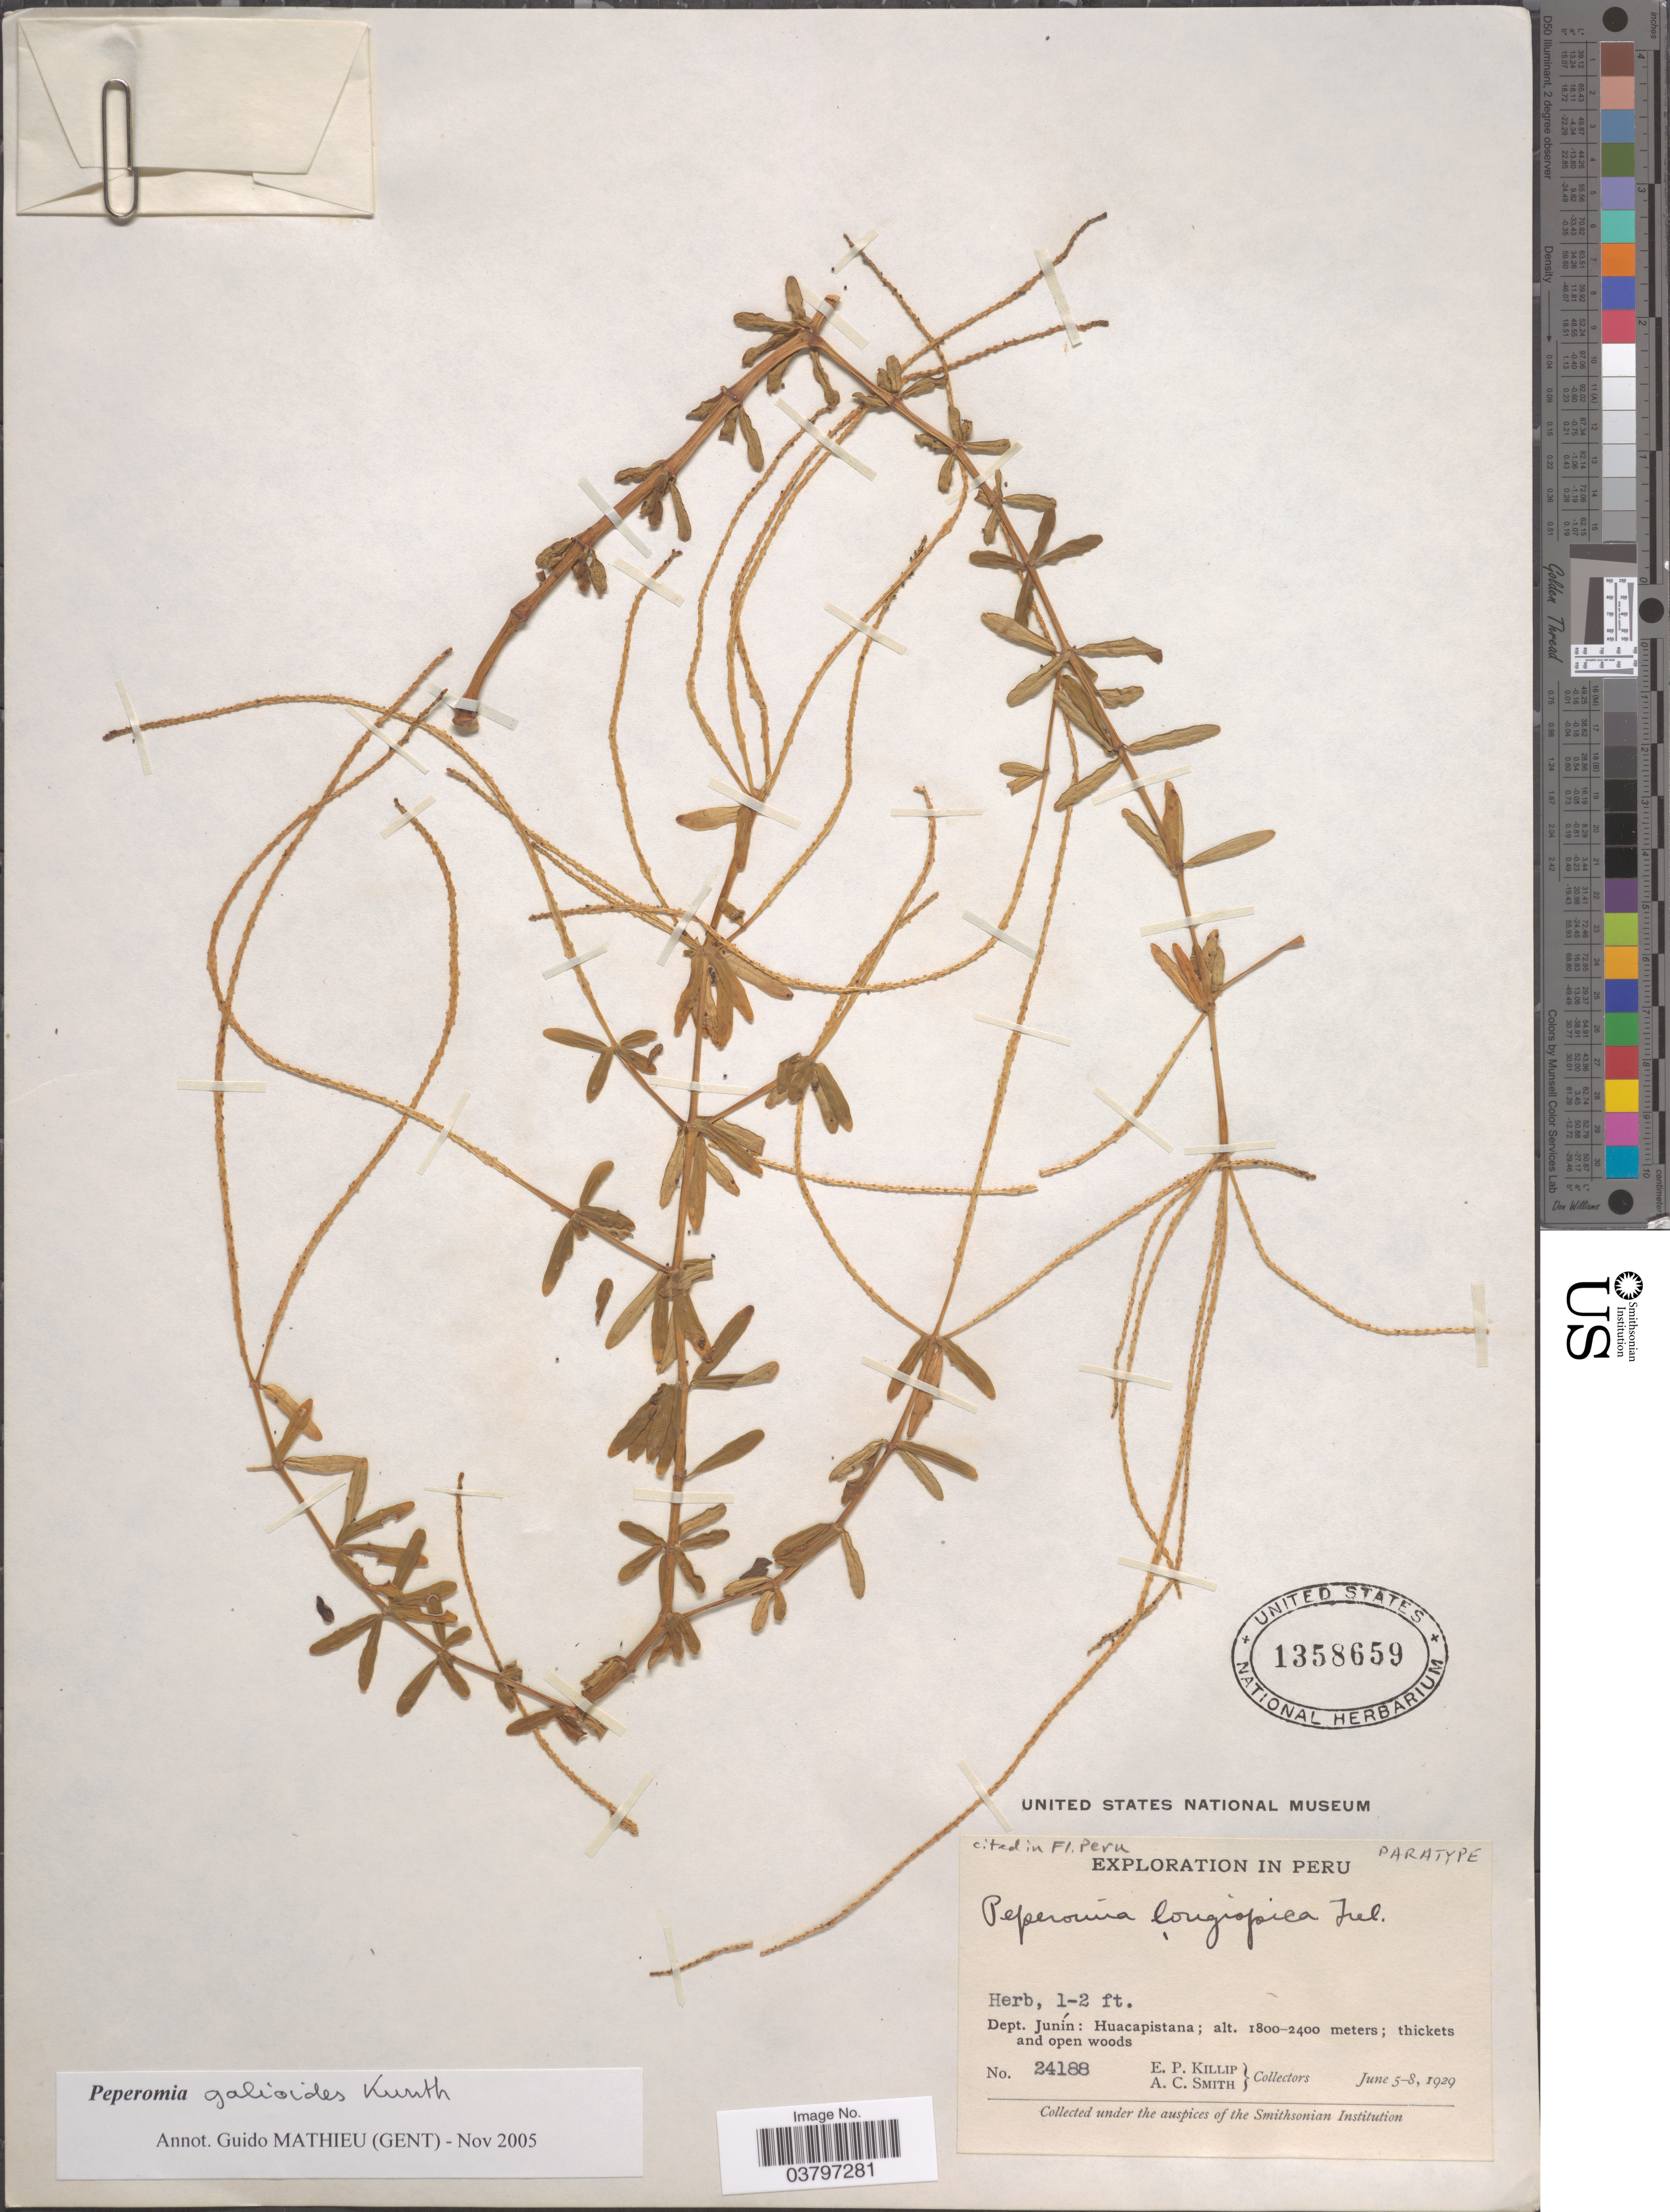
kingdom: Plantae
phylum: Tracheophyta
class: Magnoliopsida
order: Piperales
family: Piperaceae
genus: Peperomia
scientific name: Peperomia galioides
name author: Kunth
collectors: E. P. Killip & A. C. Smith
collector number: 24188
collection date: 1929-06-05/1929-06-08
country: Peru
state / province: Junín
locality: Dept. Junín: Huacapistana.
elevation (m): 1800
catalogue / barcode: US 1358659